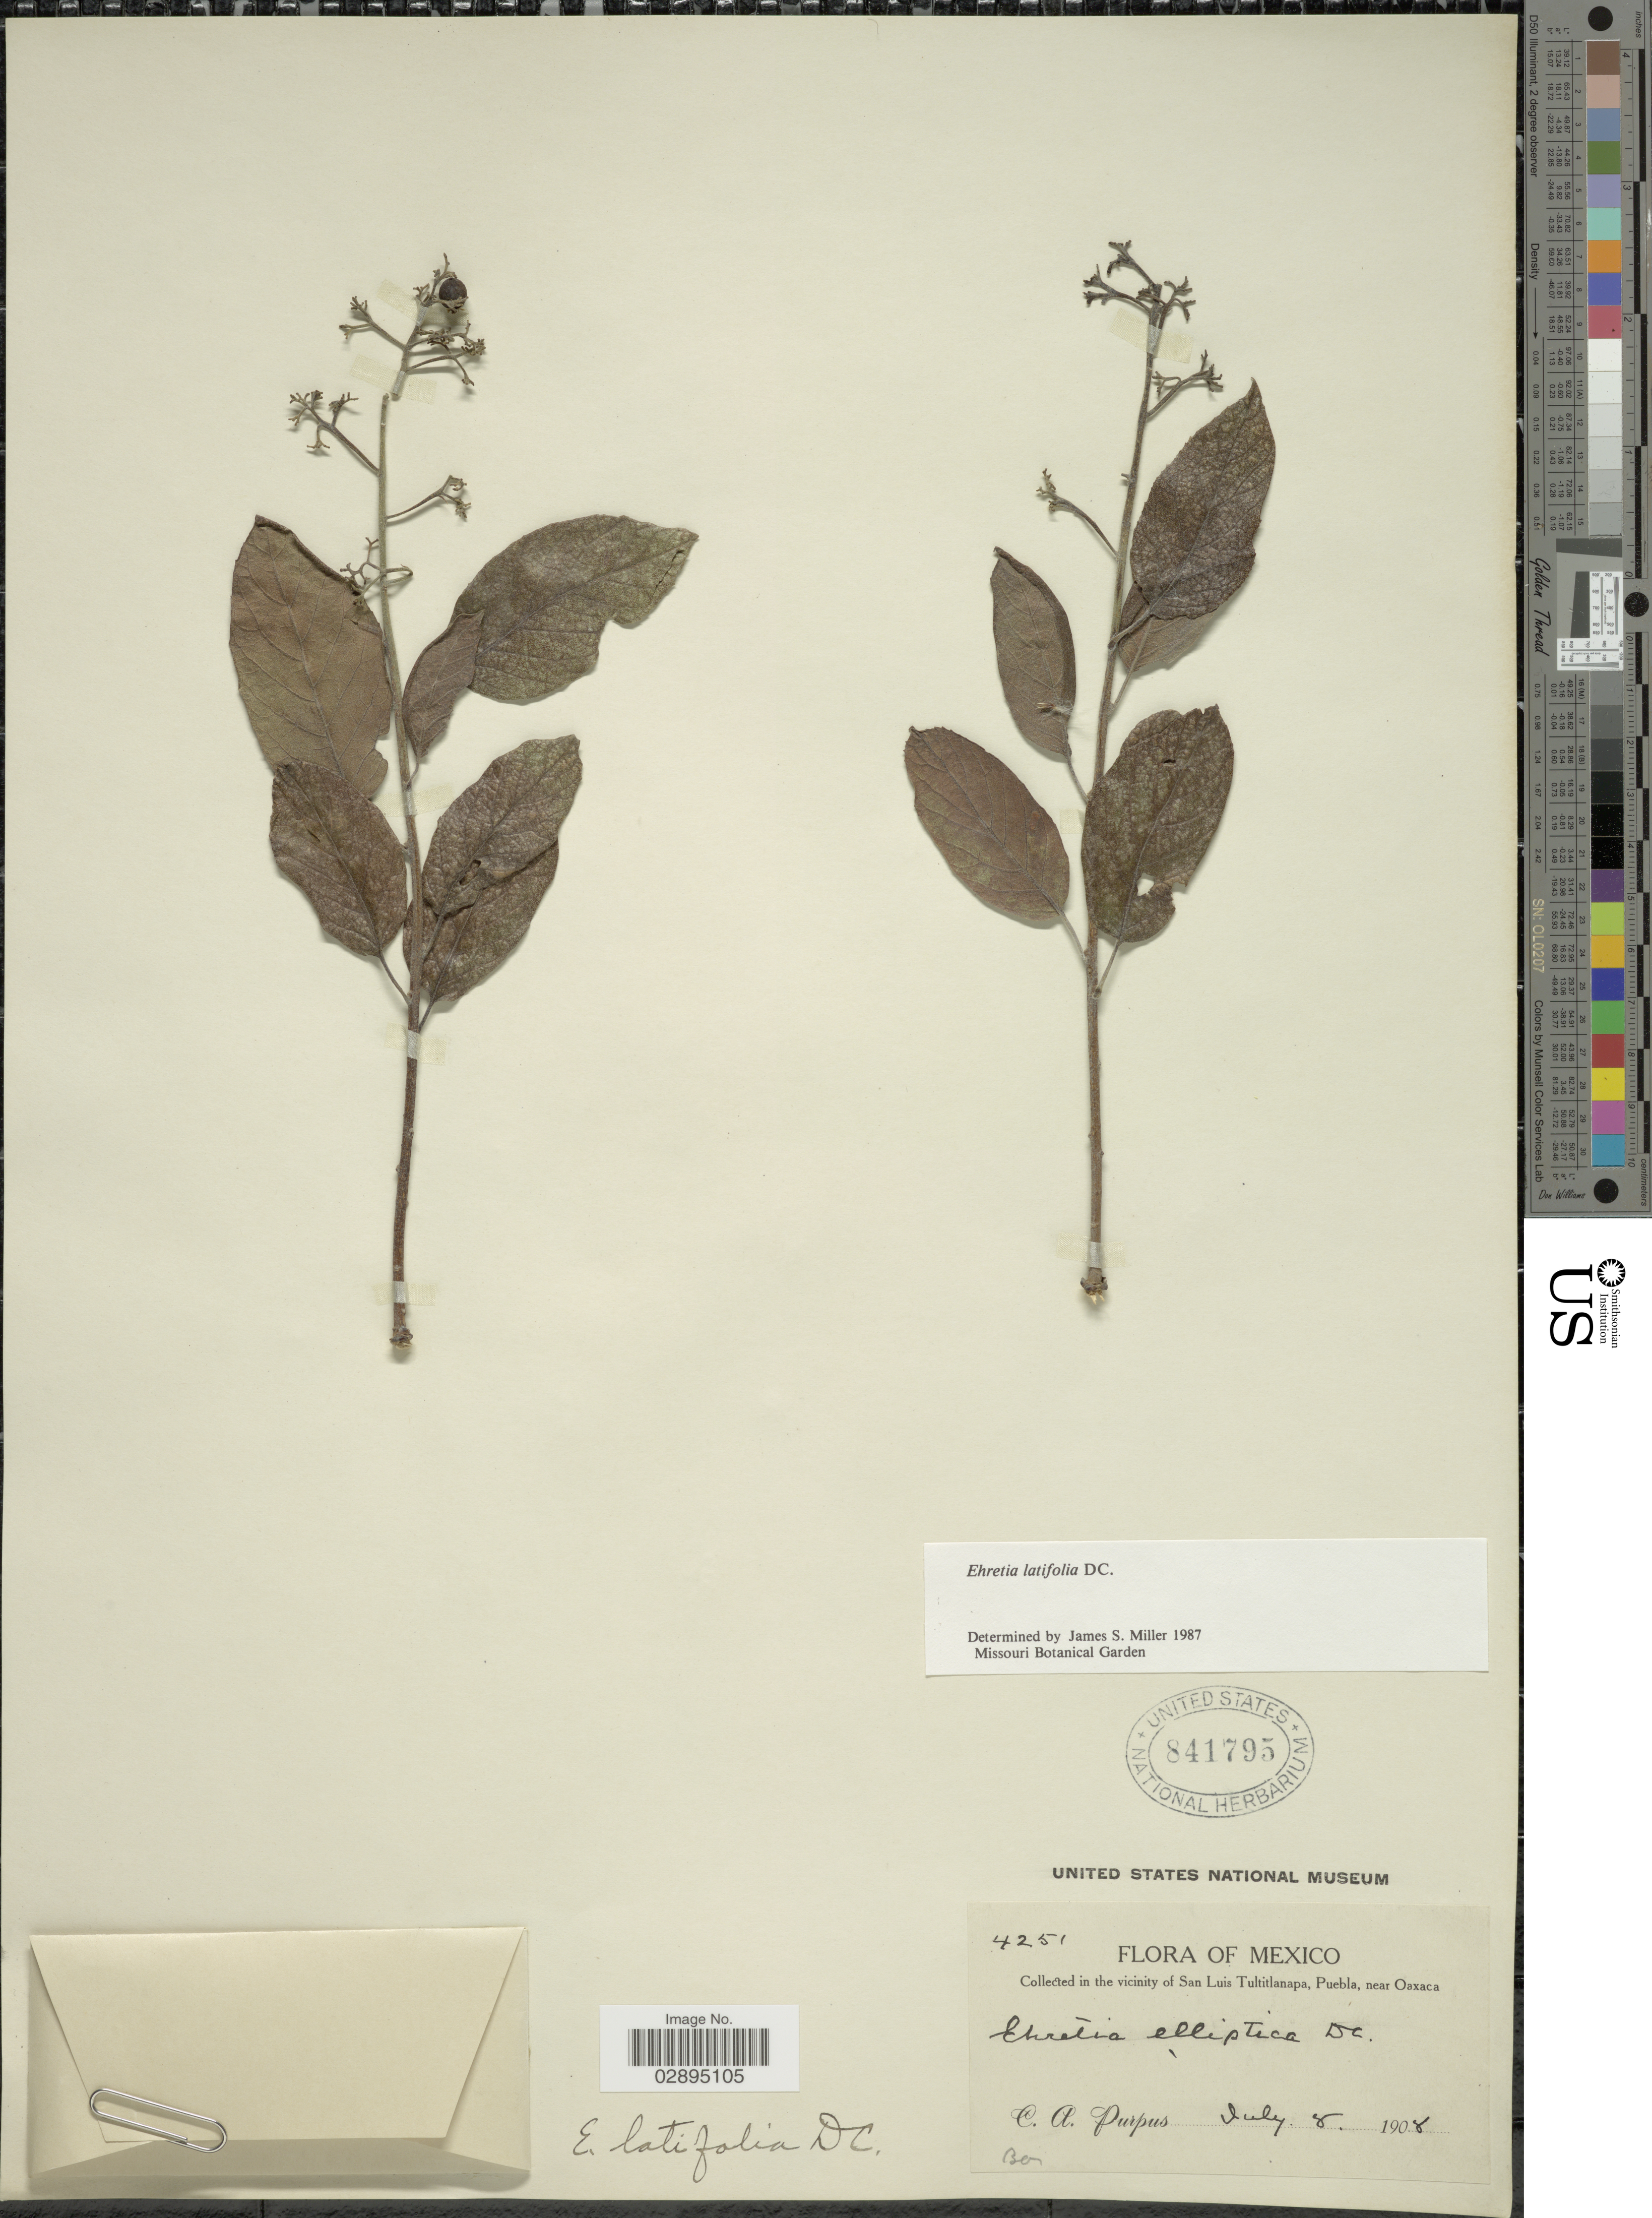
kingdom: Plantae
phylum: Tracheophyta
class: Magnoliopsida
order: Boraginales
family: Ehretiaceae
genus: Ehretia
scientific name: Ehretia latifolia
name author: DC.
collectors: C. A. Purpus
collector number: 4251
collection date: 1908-07-08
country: Mexico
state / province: Puebla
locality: In the vicinity of San Luis Tultitlanapa, Puebla, near Oaxaca.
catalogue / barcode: US 841795